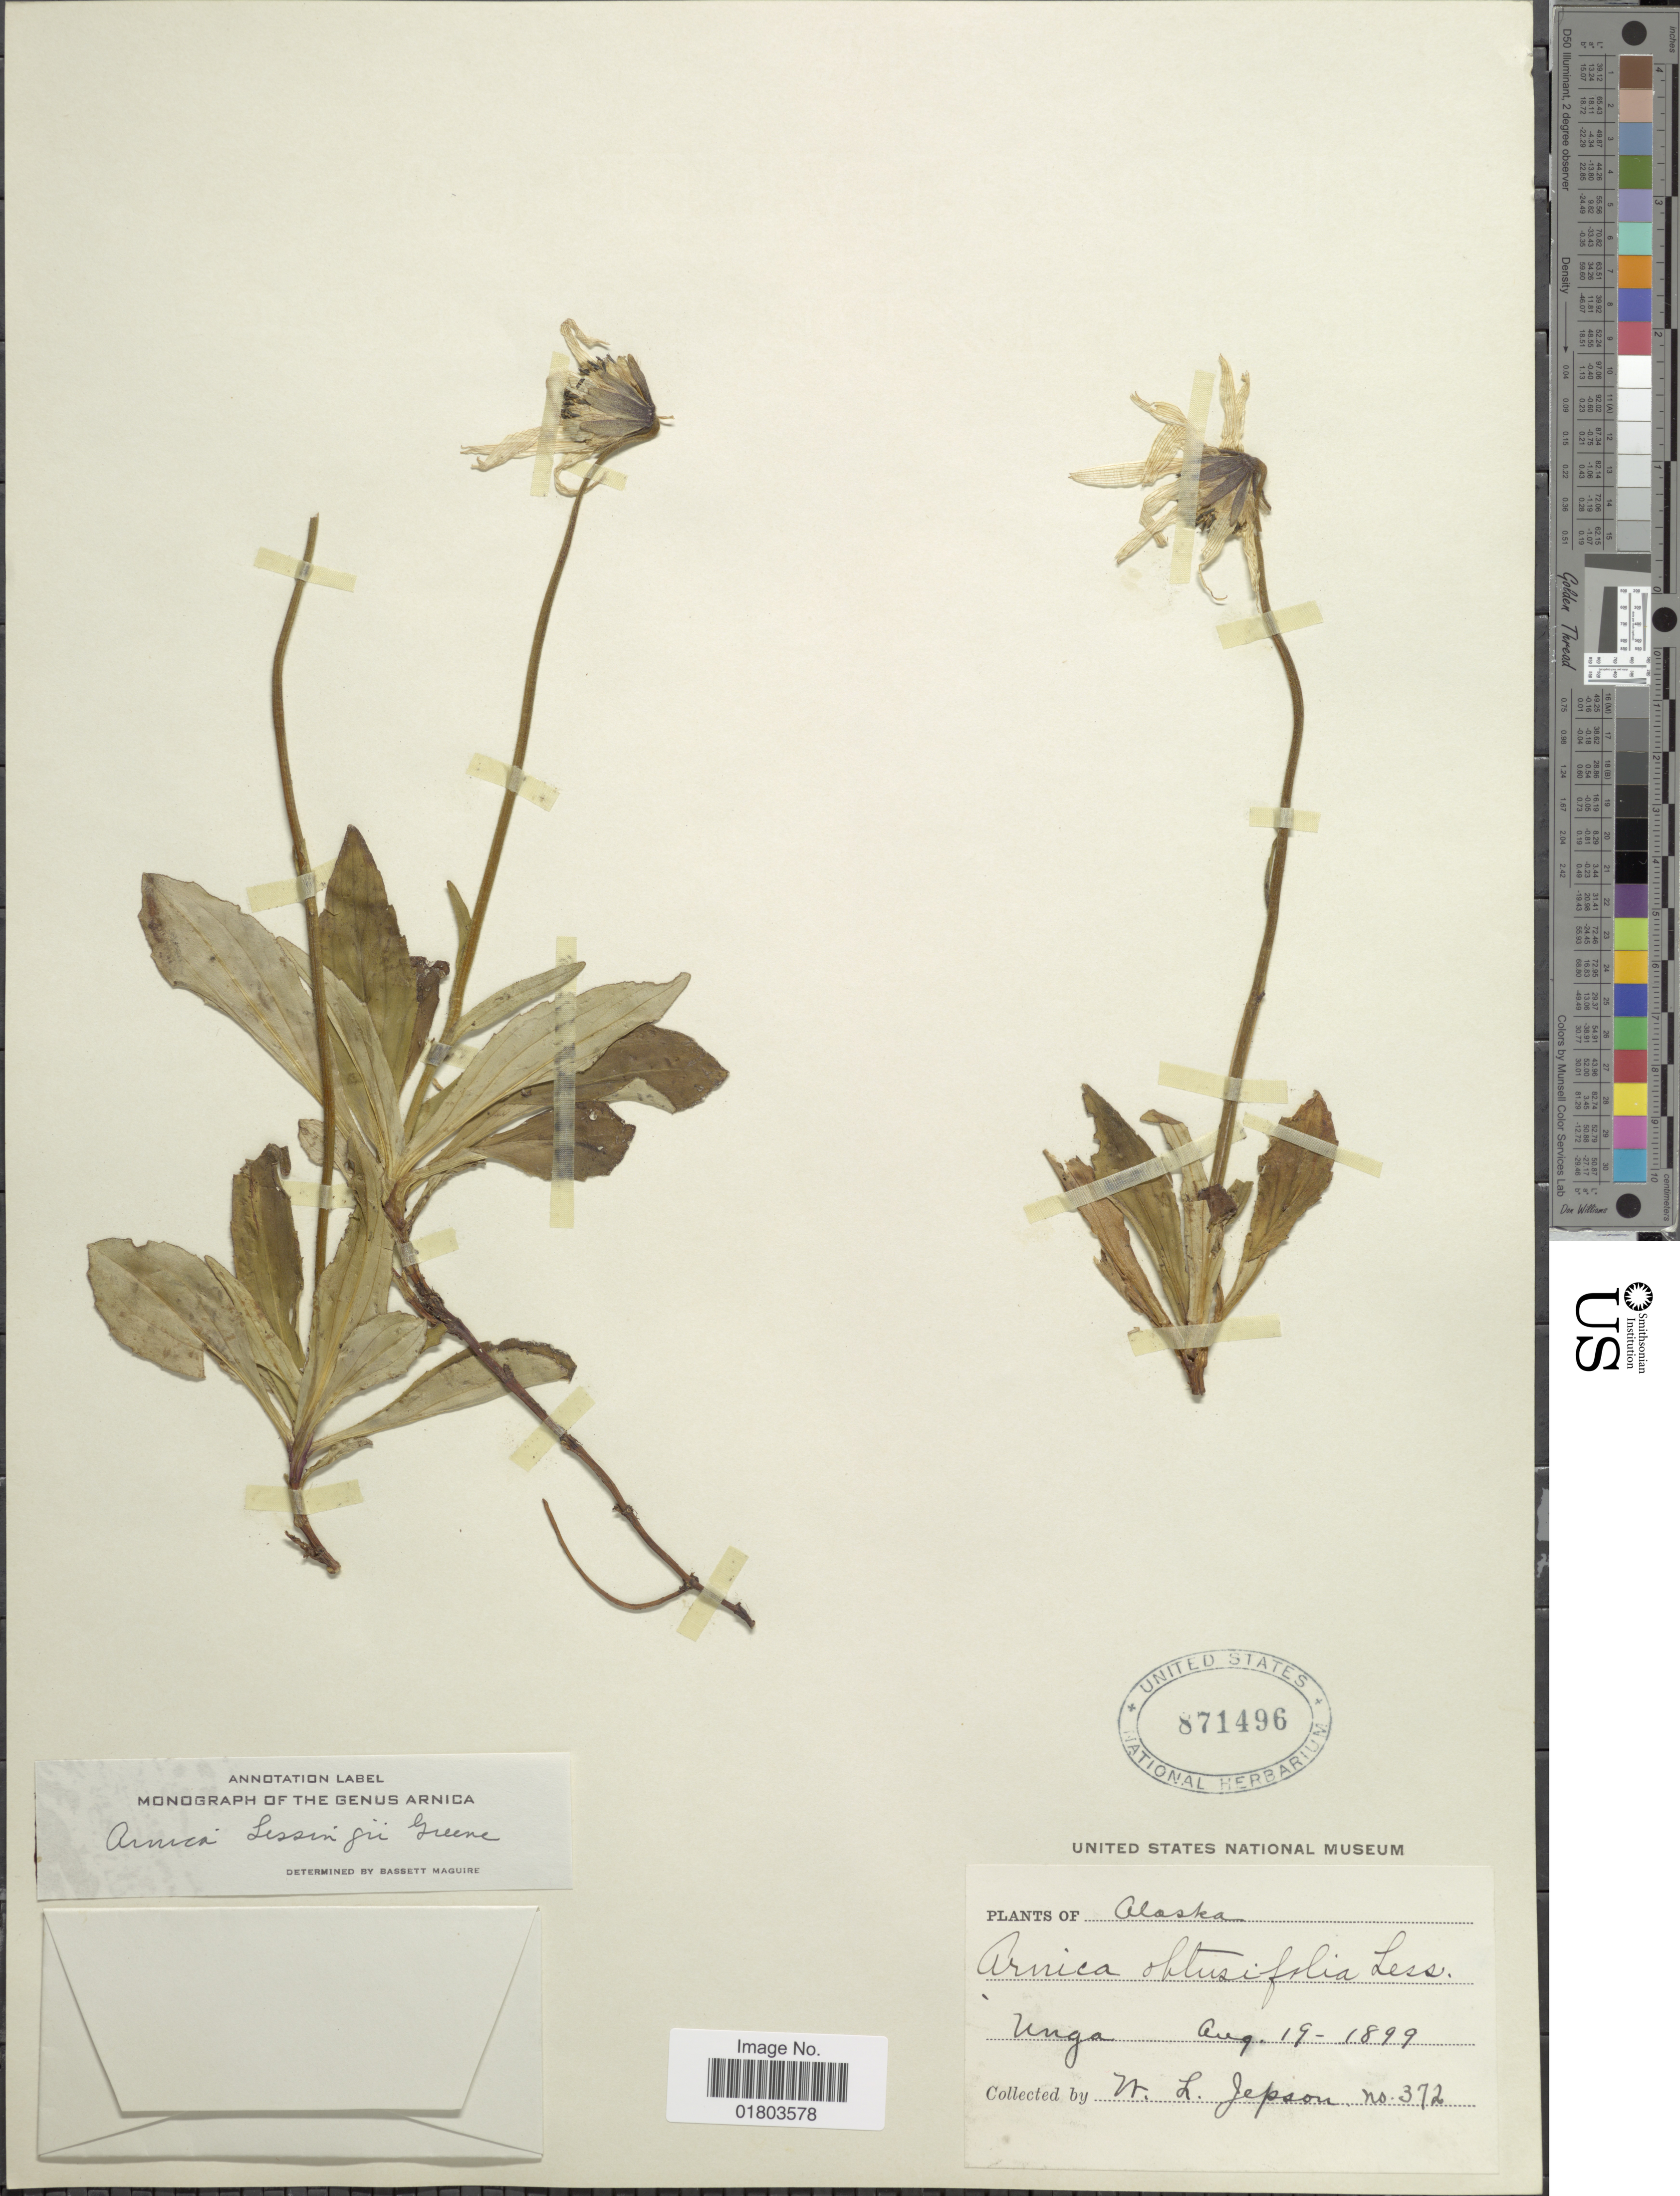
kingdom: Plantae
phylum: Tracheophyta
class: Magnoliopsida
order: Asterales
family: Asteraceae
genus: Arnica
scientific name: Arnica lessingii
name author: (Torr. & A. Gray) Greene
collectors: W. L. Jepson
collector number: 372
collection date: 1899-08-19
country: United States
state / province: Alaska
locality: Unga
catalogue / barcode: US 871496